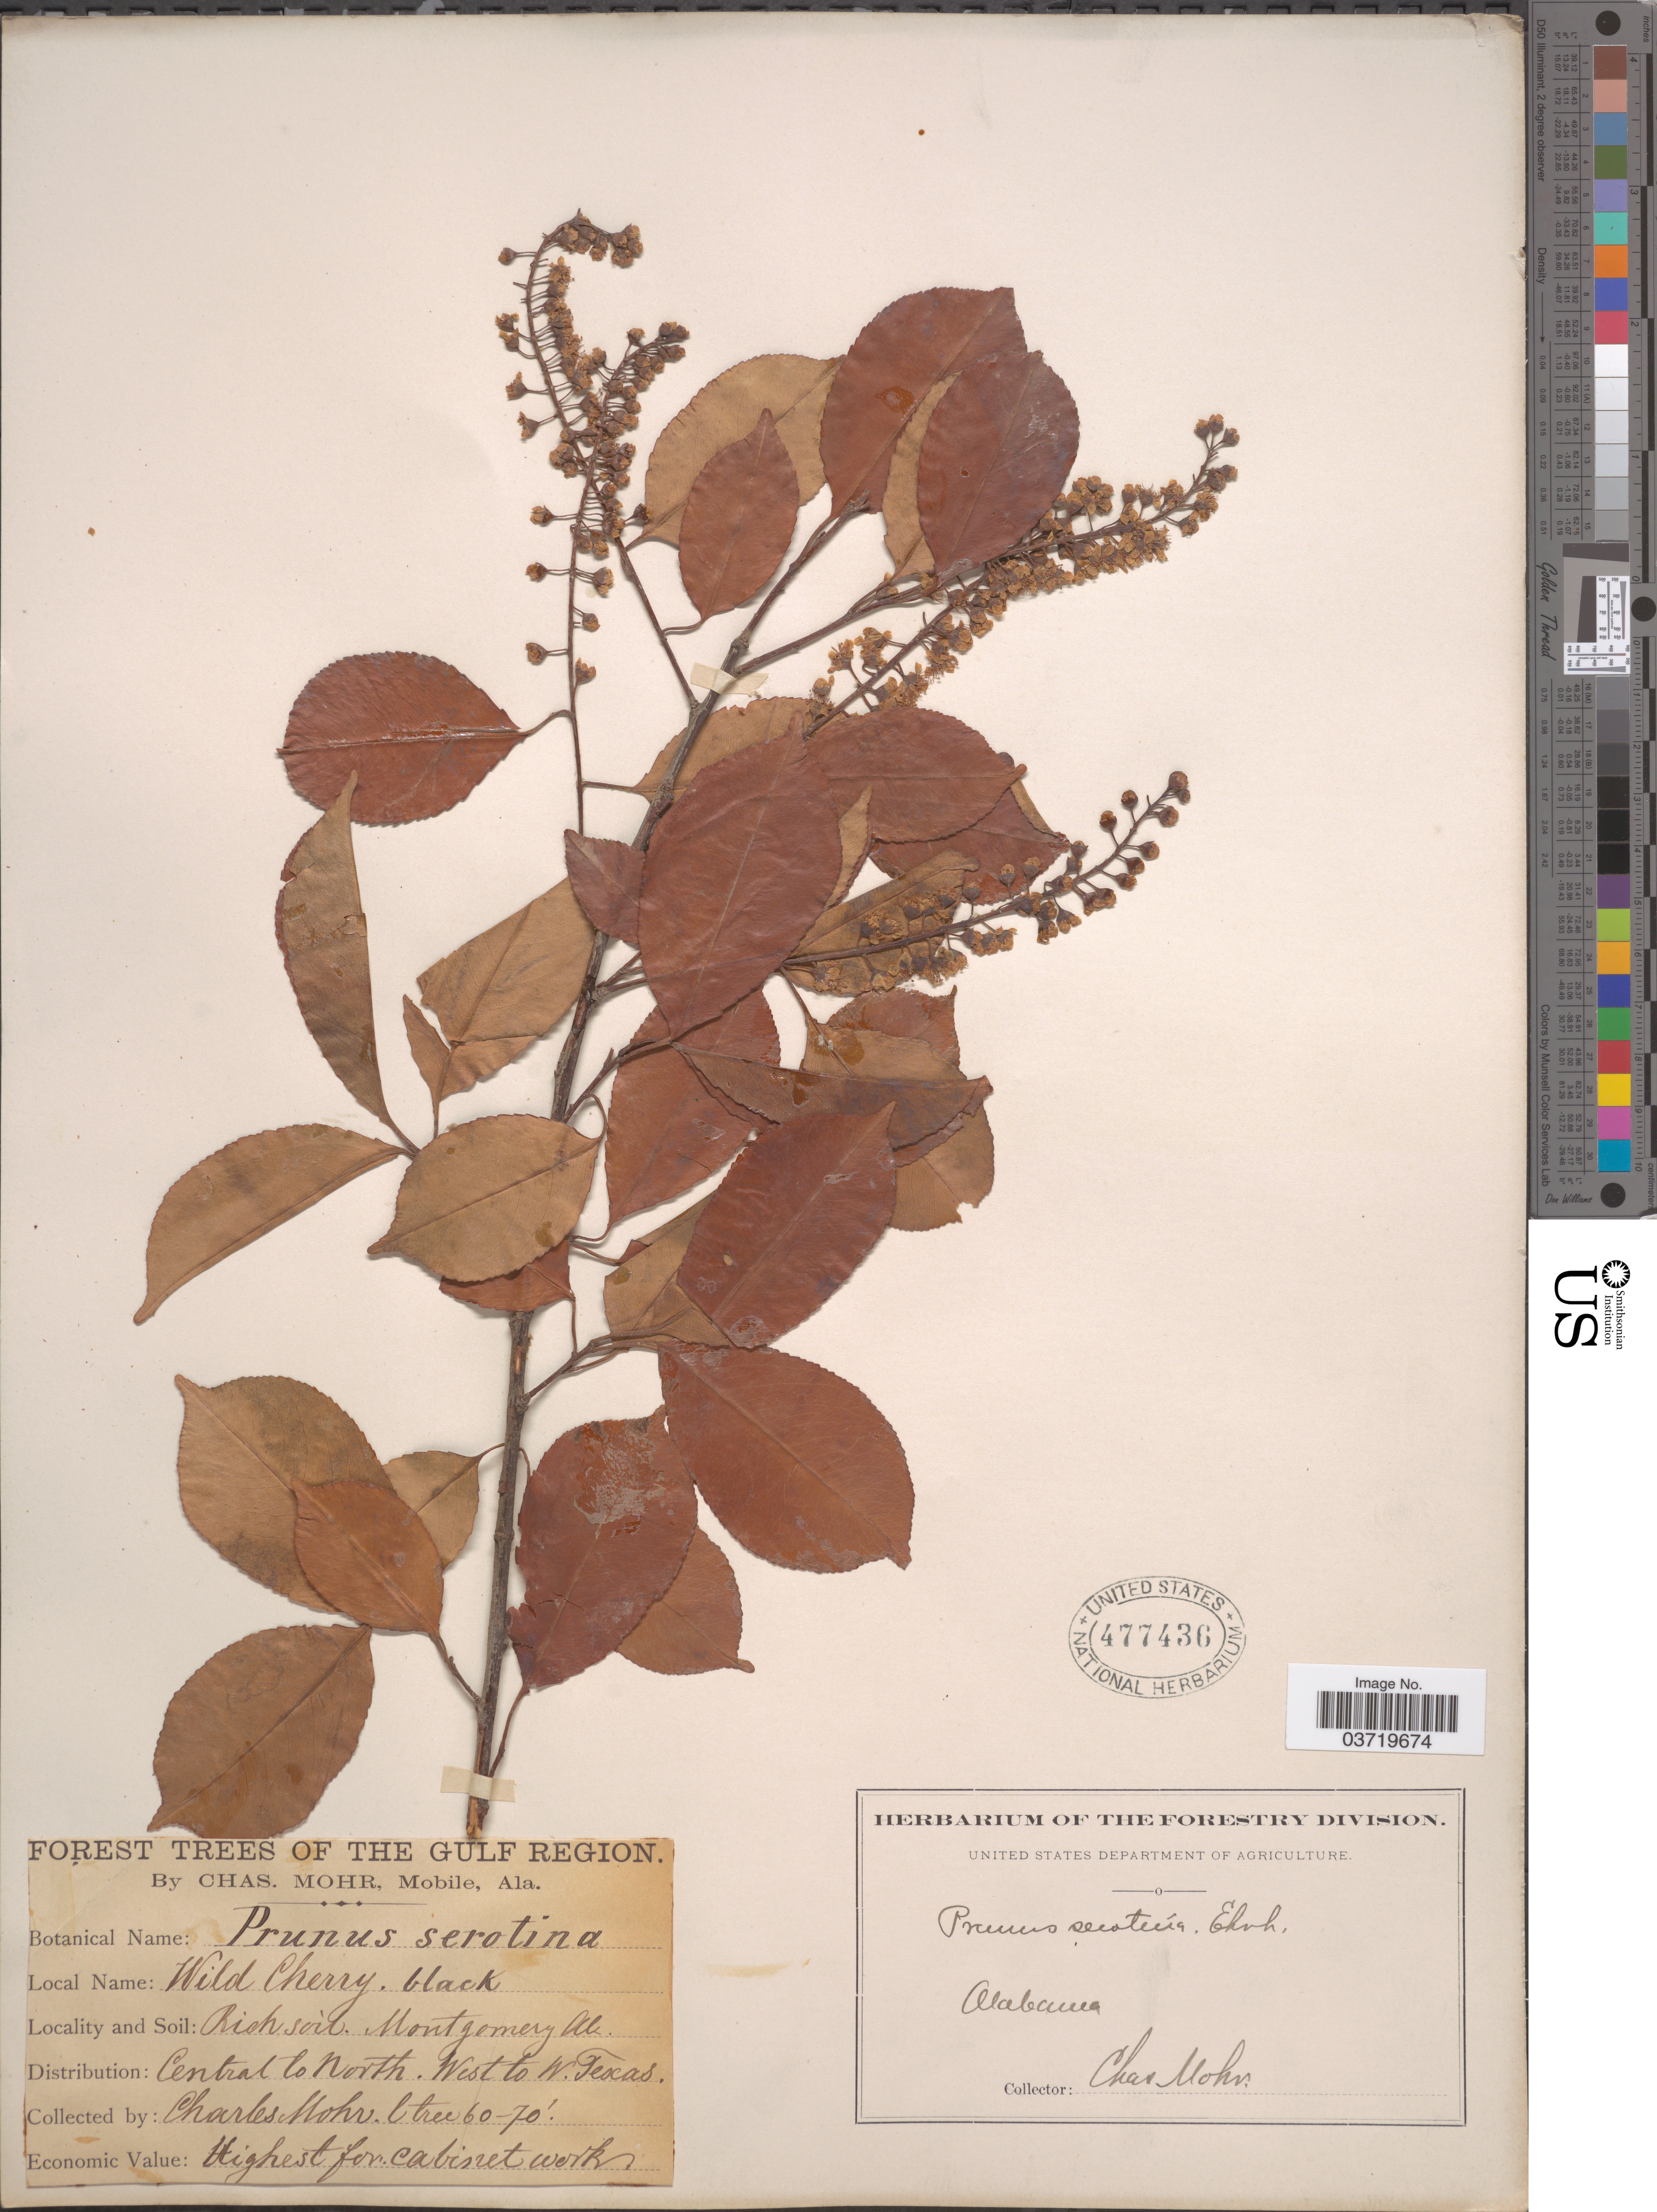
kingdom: Plantae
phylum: Tracheophyta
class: Magnoliopsida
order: Rosales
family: Rosaceae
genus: Prunus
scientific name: Prunus serotina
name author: Ehrh.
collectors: Mohr, C. T. (herbarium)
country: United States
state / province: Alabama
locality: The Gulf Region. Montgomery.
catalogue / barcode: US 477436